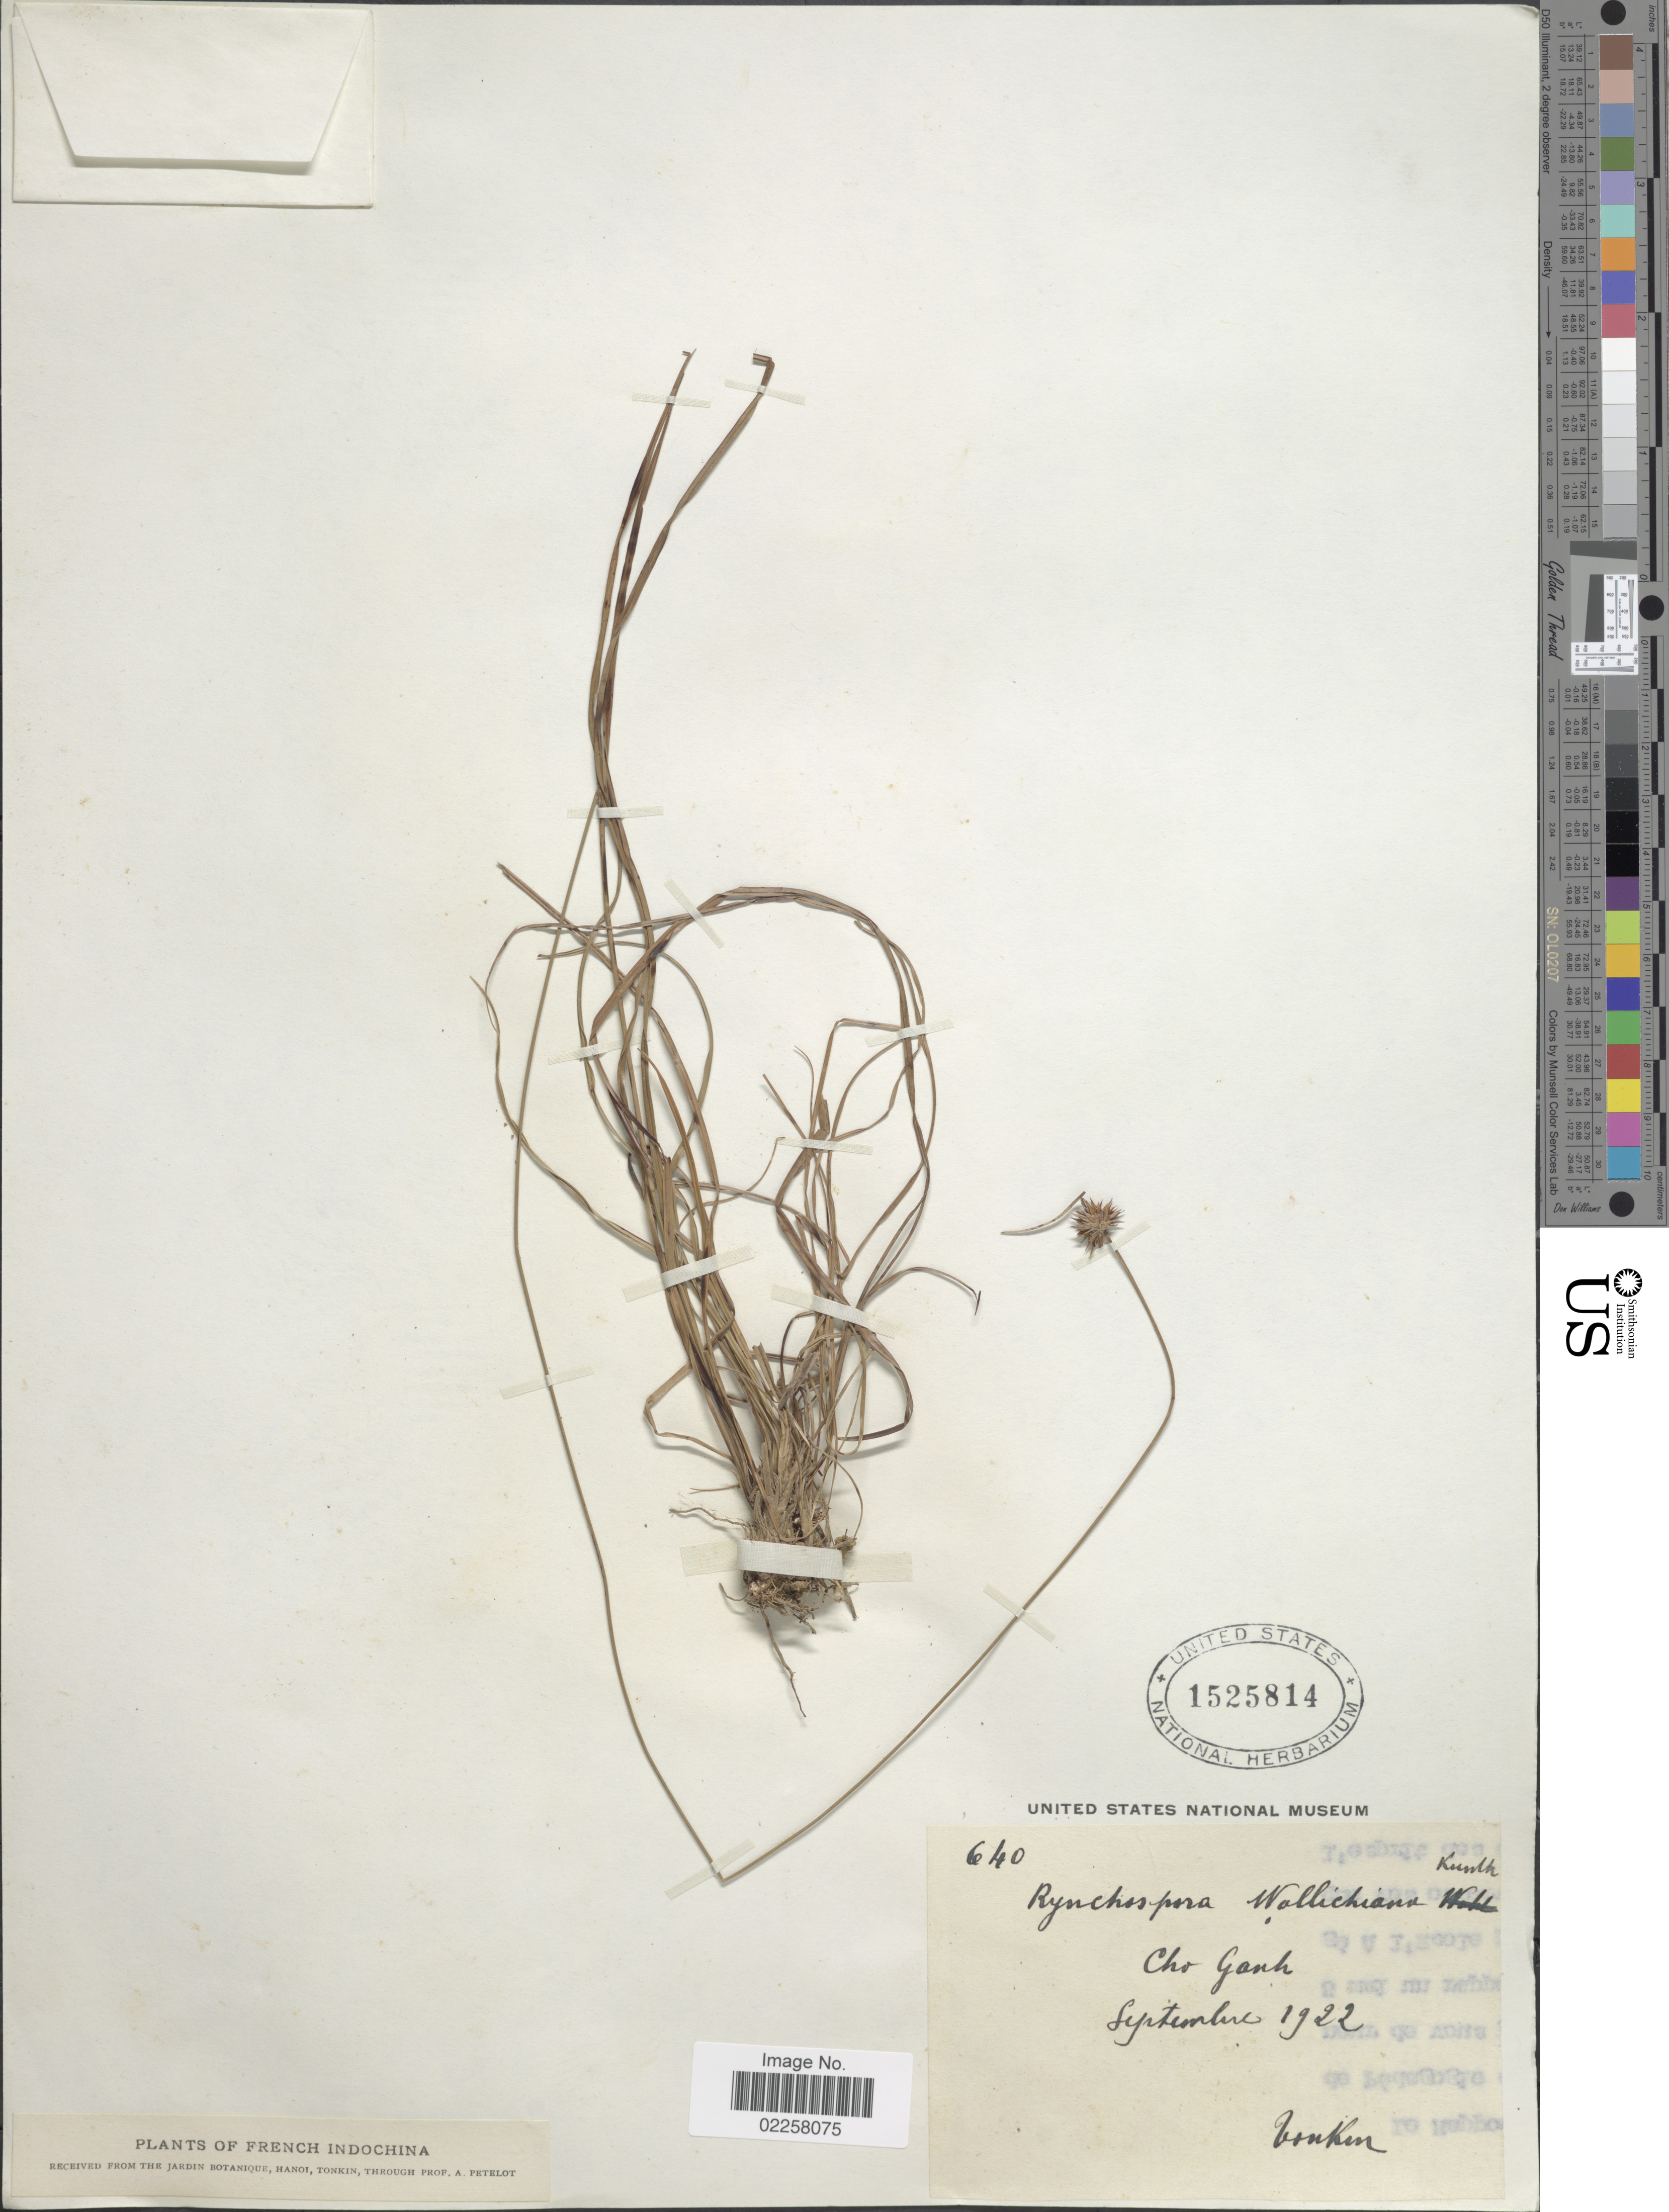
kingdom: Plantae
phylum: Tracheophyta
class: Liliopsida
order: Poales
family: Cyperaceae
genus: Rhynchospora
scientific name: Rhynchospora rubra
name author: (Lour.) Makino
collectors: A. Petelot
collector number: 640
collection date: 1922-09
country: Vietnam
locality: Tonkin. Cho Ganh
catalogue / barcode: US 1525814